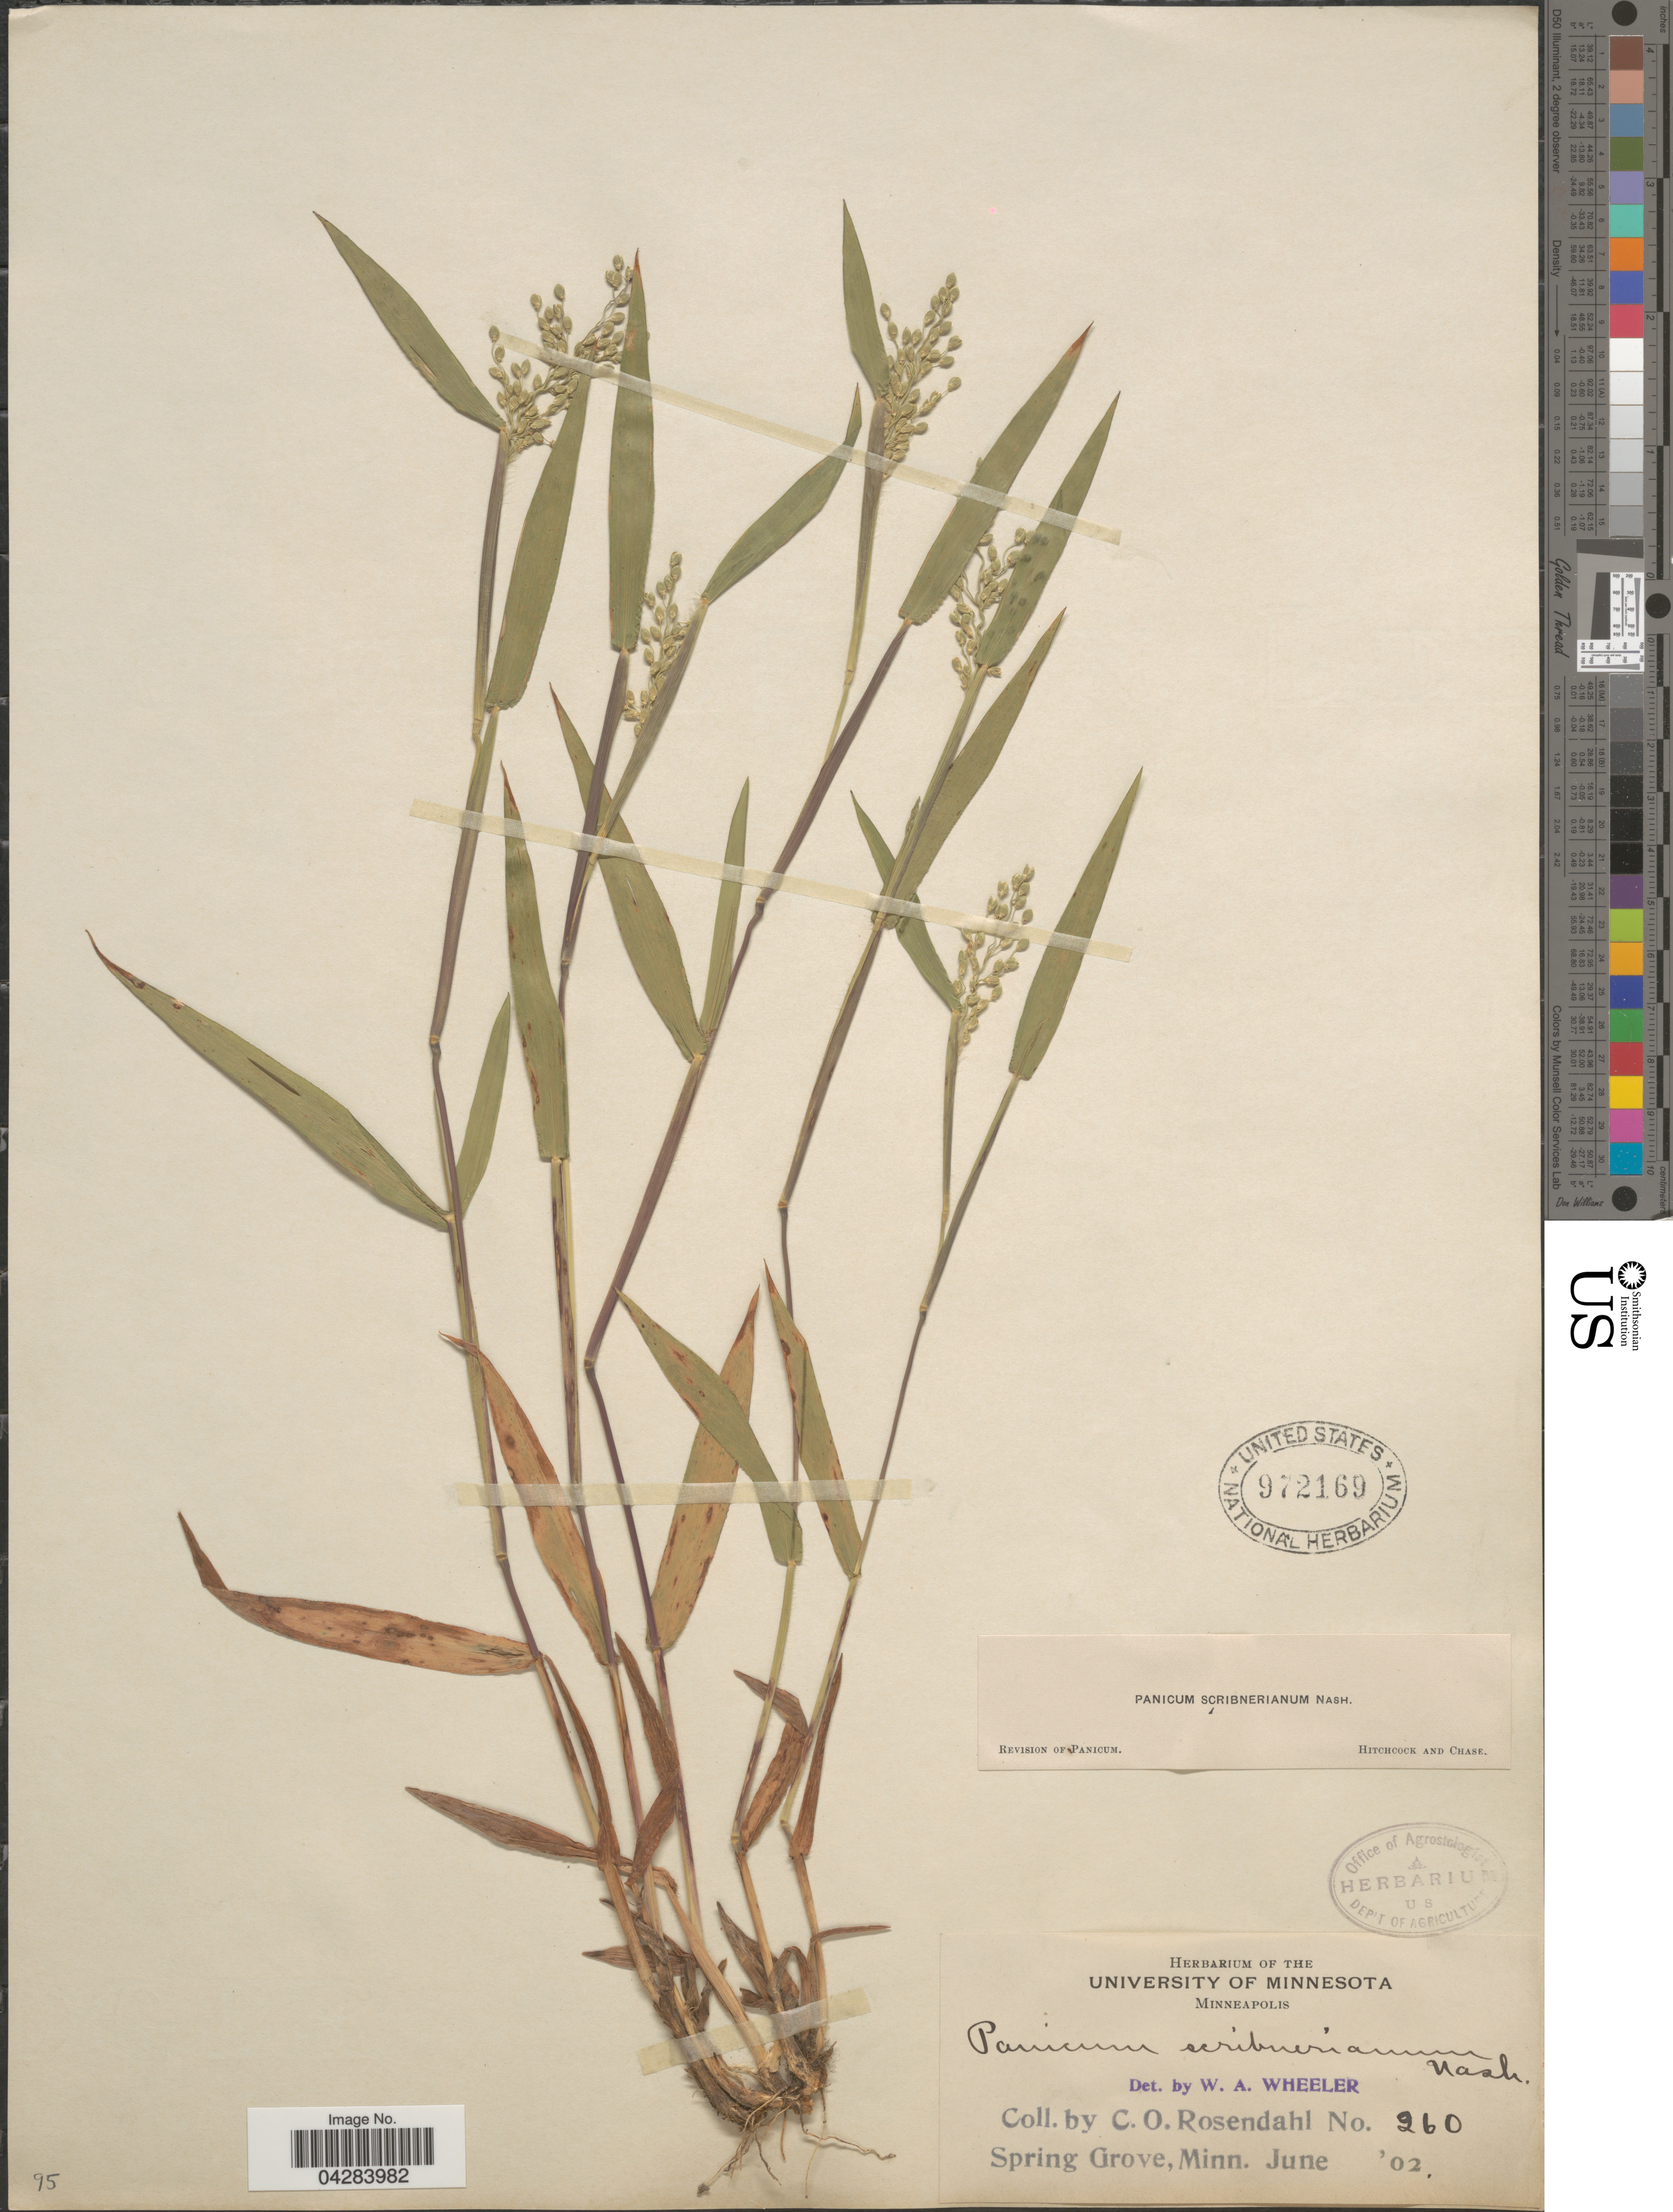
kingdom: Plantae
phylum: Tracheophyta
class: Liliopsida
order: Poales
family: Poaceae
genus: Dichanthelium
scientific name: Dichanthelium oligosanthes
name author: (Schult.) Gould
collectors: C. O. Rosendahl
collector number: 260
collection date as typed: Transcribed d/m/y: /6/2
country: United States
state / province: Minnesota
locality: Spring Grove.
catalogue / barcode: US 972169